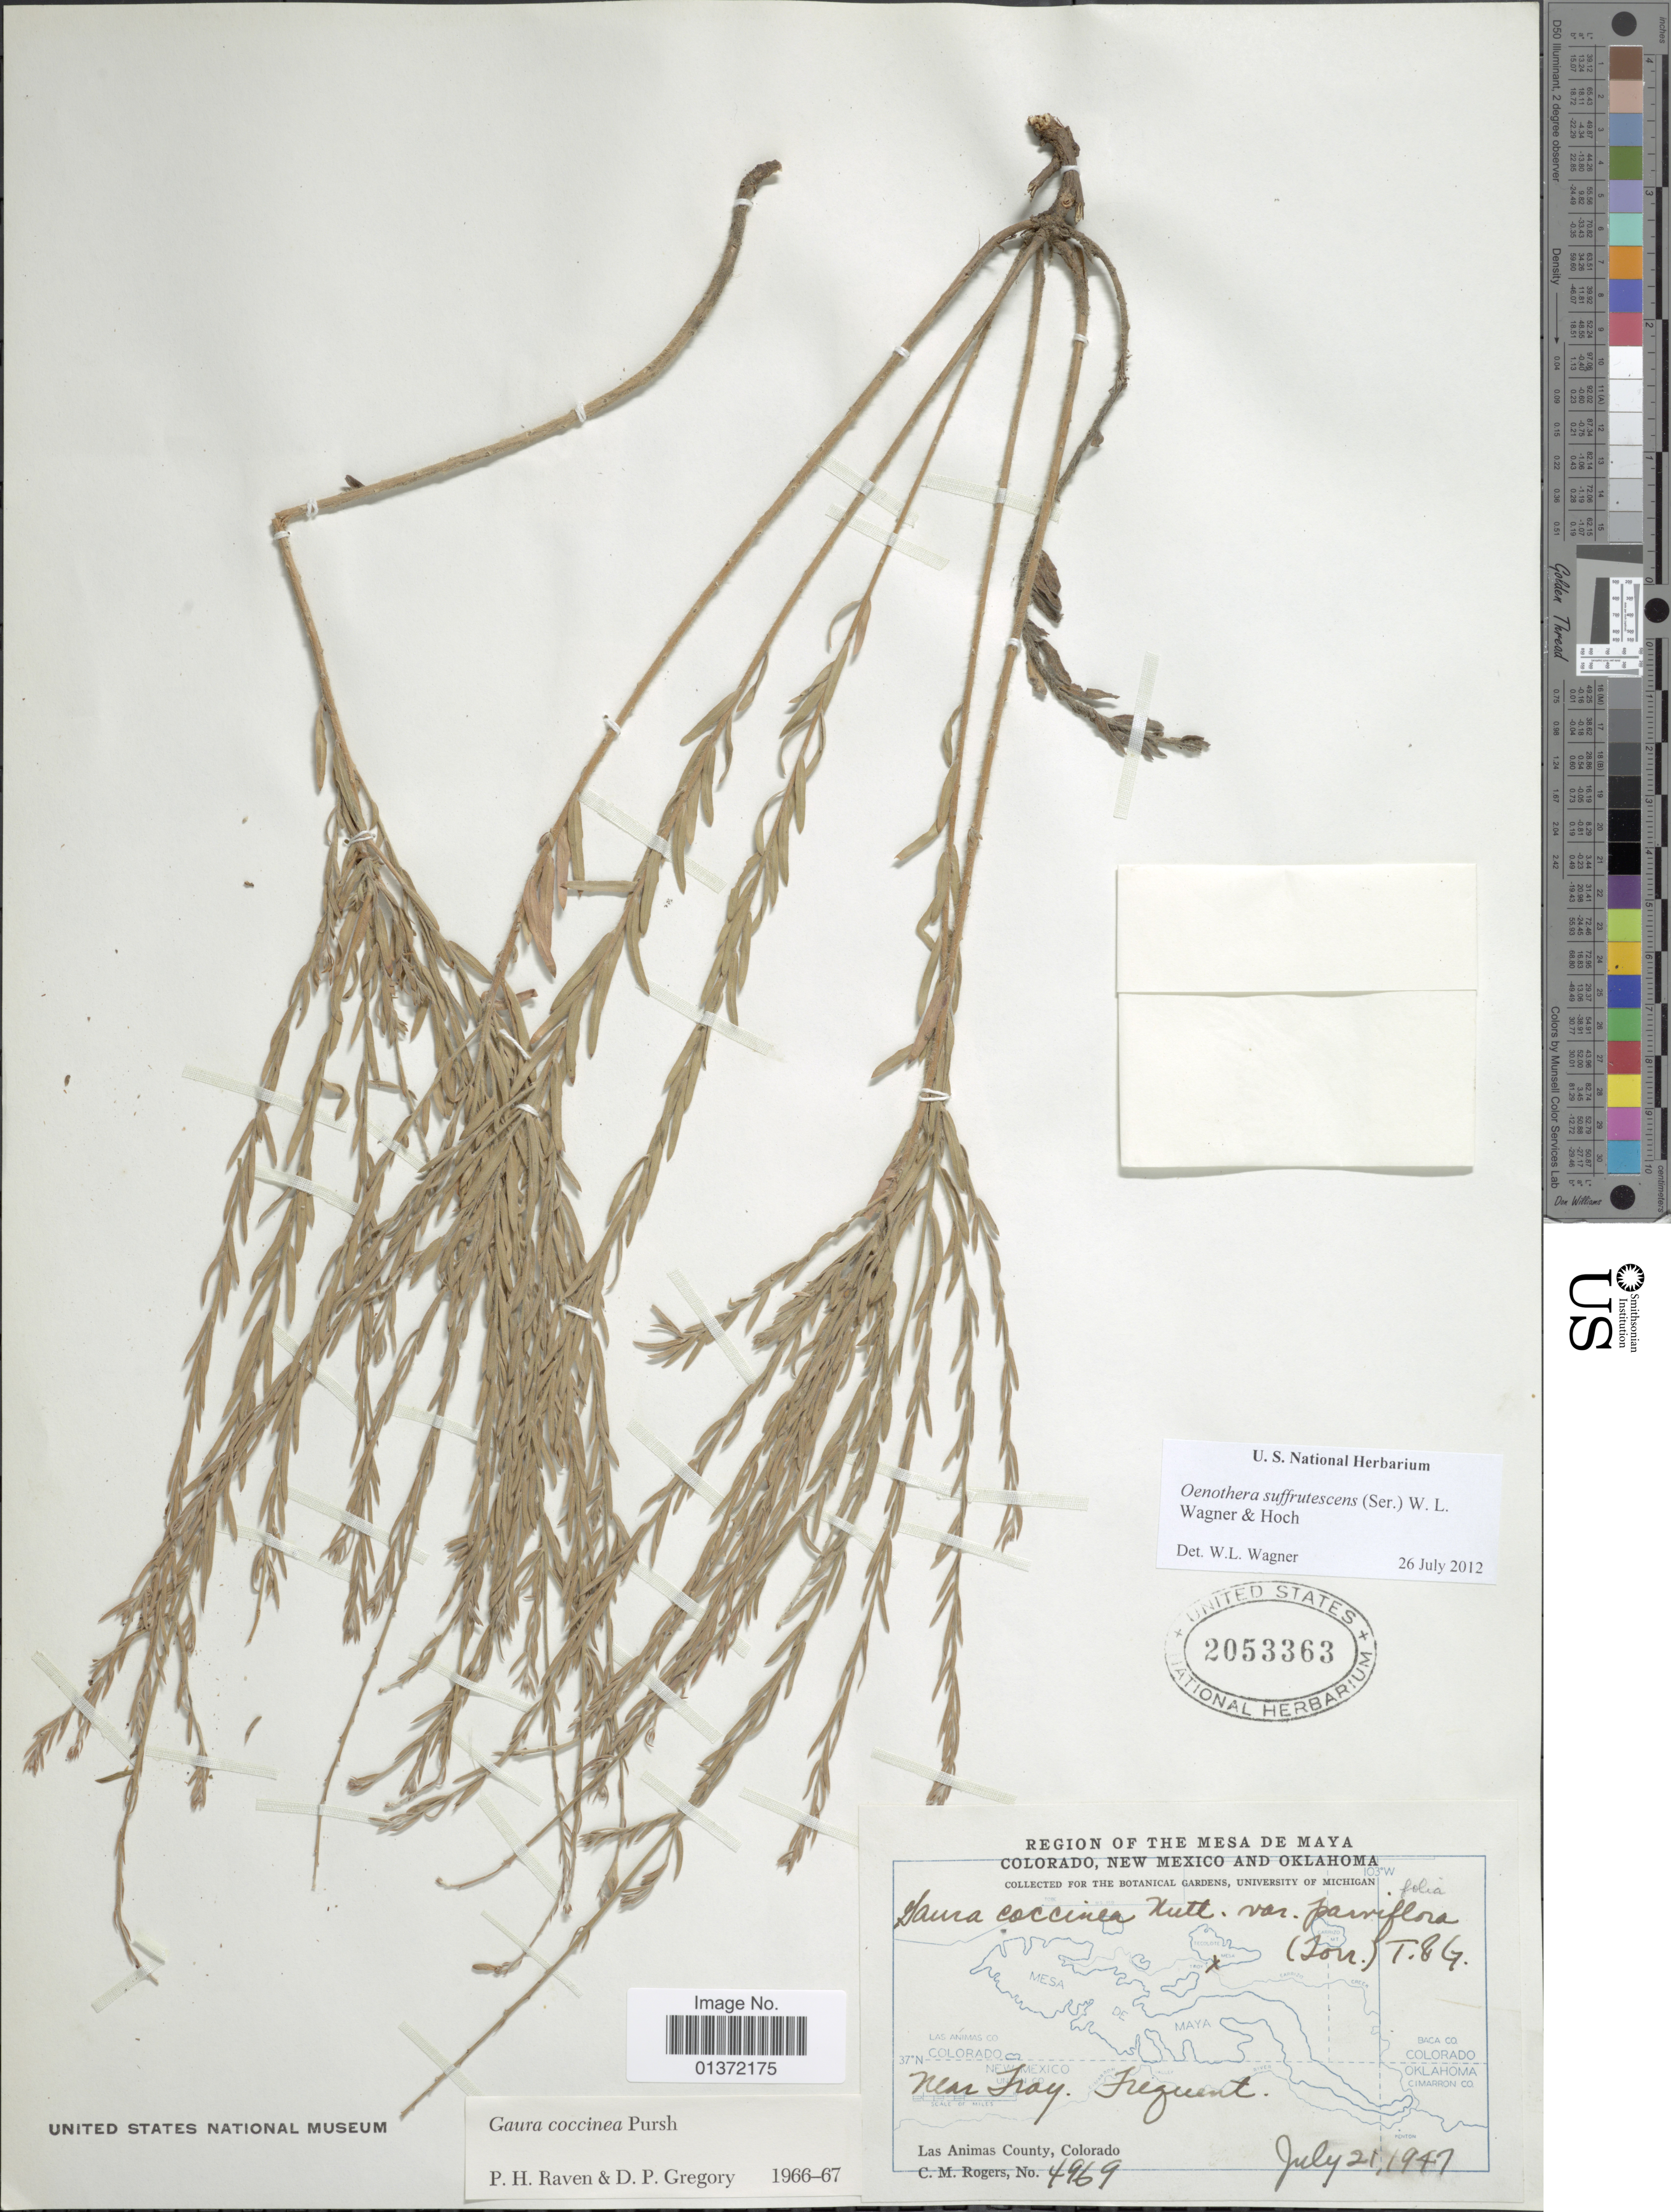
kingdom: Plantae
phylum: Tracheophyta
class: Magnoliopsida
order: Myrtales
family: Onagraceae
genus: Oenothera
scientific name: Oenothera suffrutescens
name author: (Ser.) W.L. Wagner & Hoch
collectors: C. M. Rogers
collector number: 4969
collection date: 1947-07-21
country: United States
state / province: Colorado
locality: Near Fray, Las Animas County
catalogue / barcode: US 2053363